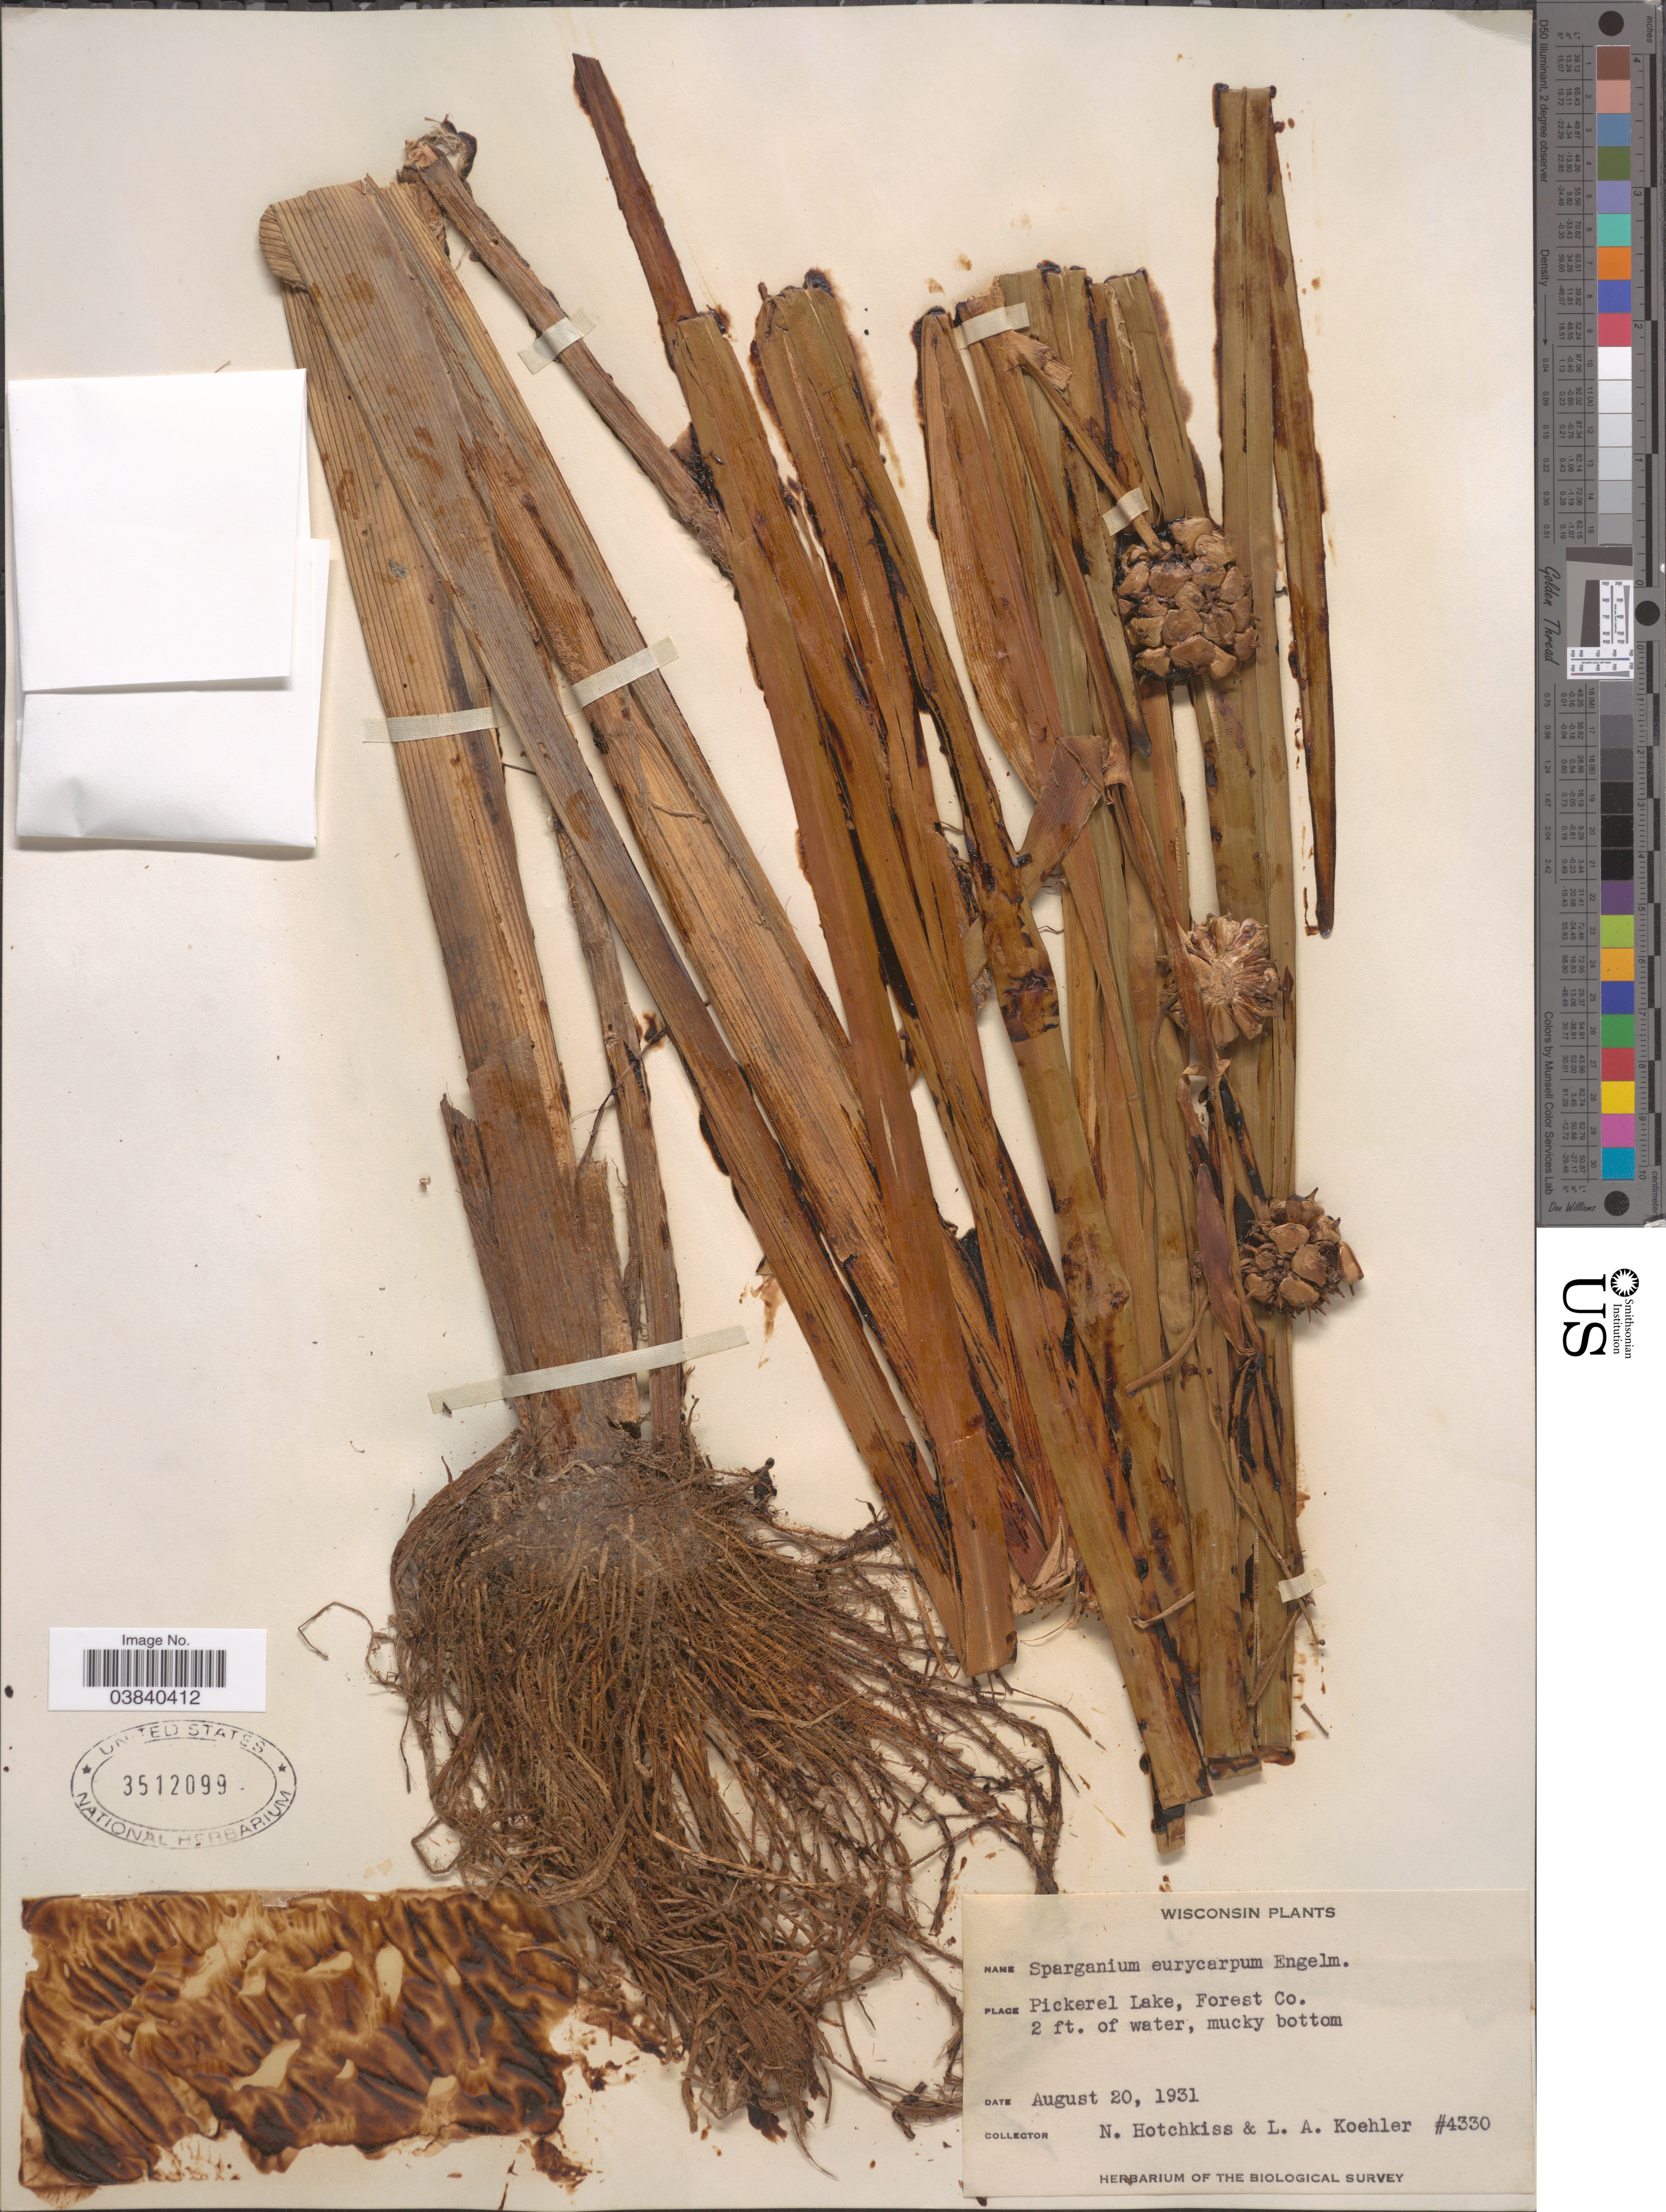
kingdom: Plantae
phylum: Tracheophyta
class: Liliopsida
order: Poales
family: Typhaceae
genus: Sparganium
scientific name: Sparganium eurycarpum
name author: Engelm.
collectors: N. Hotchkiss & L. Koehler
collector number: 4330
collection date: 1931-08-20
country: United States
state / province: Wisconsin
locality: Pickerel Lake, Forest Co.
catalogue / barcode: US 3512099